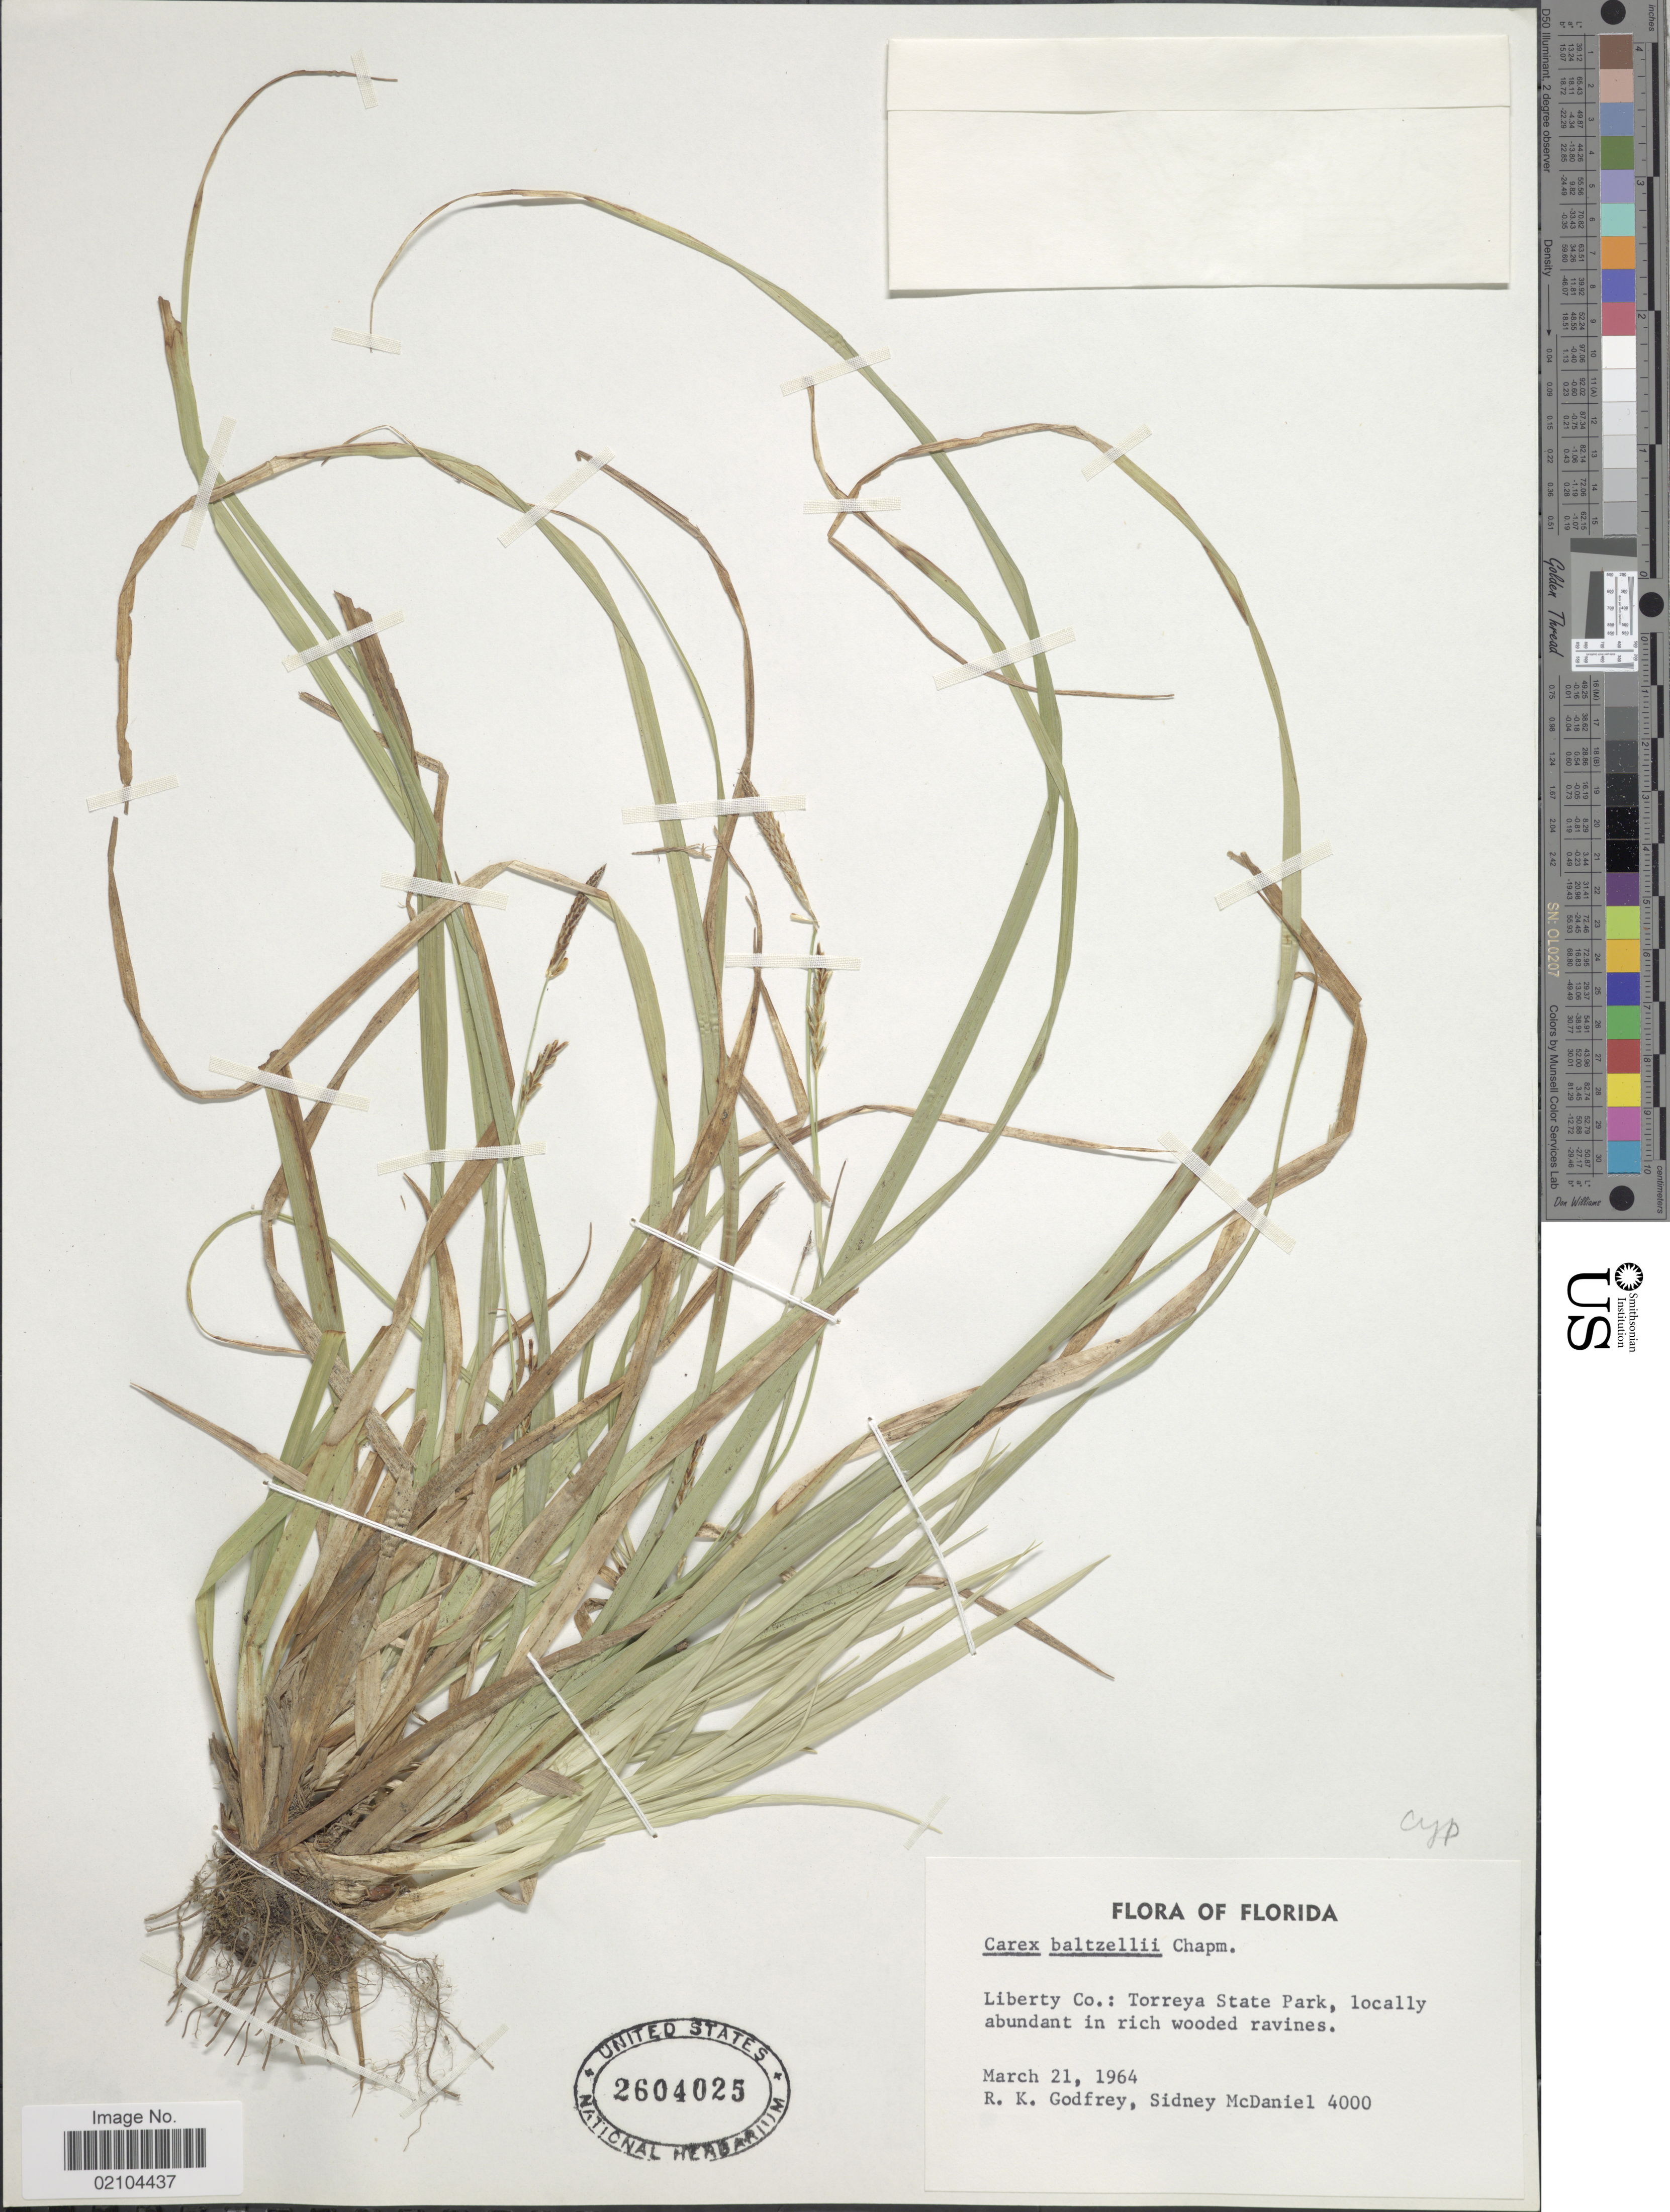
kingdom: Plantae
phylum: Tracheophyta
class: Liliopsida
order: Poales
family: Cyperaceae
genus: Carex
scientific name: Carex baltzellii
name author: Chapm. ex Dewey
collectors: R. K. Godfrey & S. McDaniel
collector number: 4000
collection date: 1964-03-21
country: United States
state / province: Florida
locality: Liberty Co.: Torreya State Park, locally abundant in rich wooded ravines.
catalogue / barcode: US 2604025